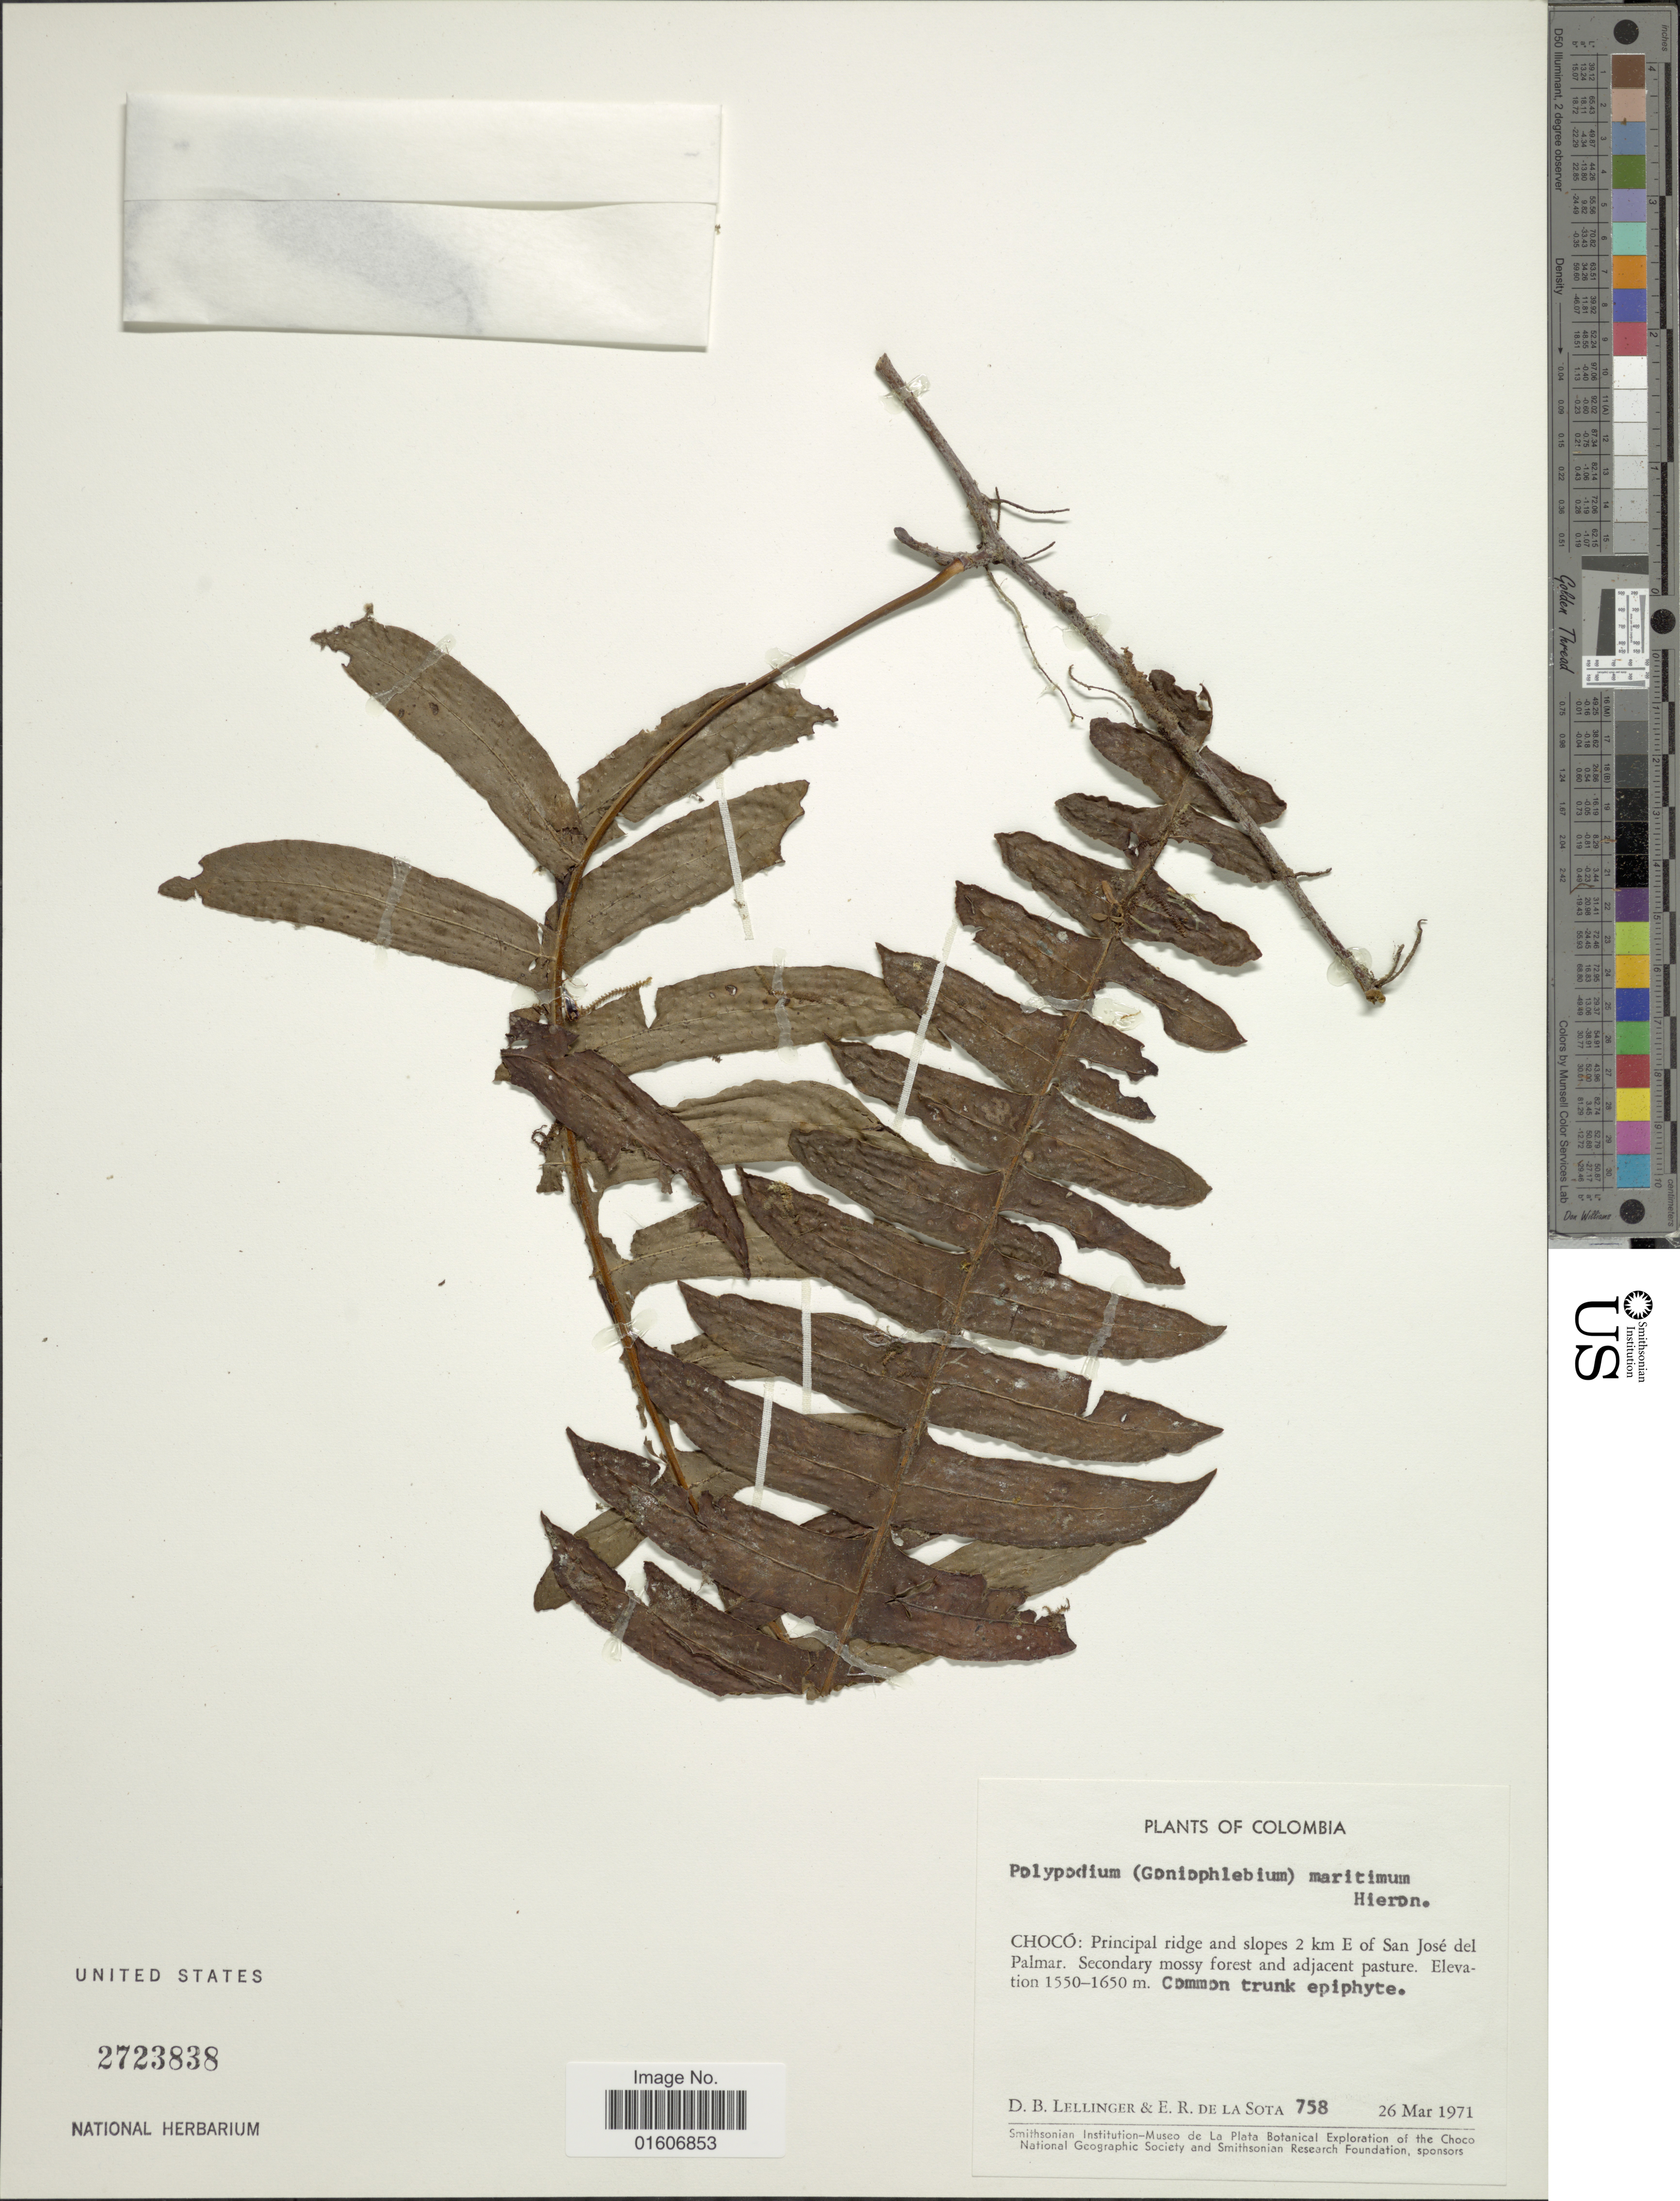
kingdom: Plantae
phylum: Tracheophyta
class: Polypodiopsida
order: Polypodiales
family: Polypodiaceae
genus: Serpocaulon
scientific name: Serpocaulon maritimum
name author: (Hieron.) A.R. Sm.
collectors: D. B. Lellinger & E. R. de la Sota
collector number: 758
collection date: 1971-03-26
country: Colombia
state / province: Chocó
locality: Principal ridge and slopes 2 km E of San José del Palmar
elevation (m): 1550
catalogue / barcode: US 2723838